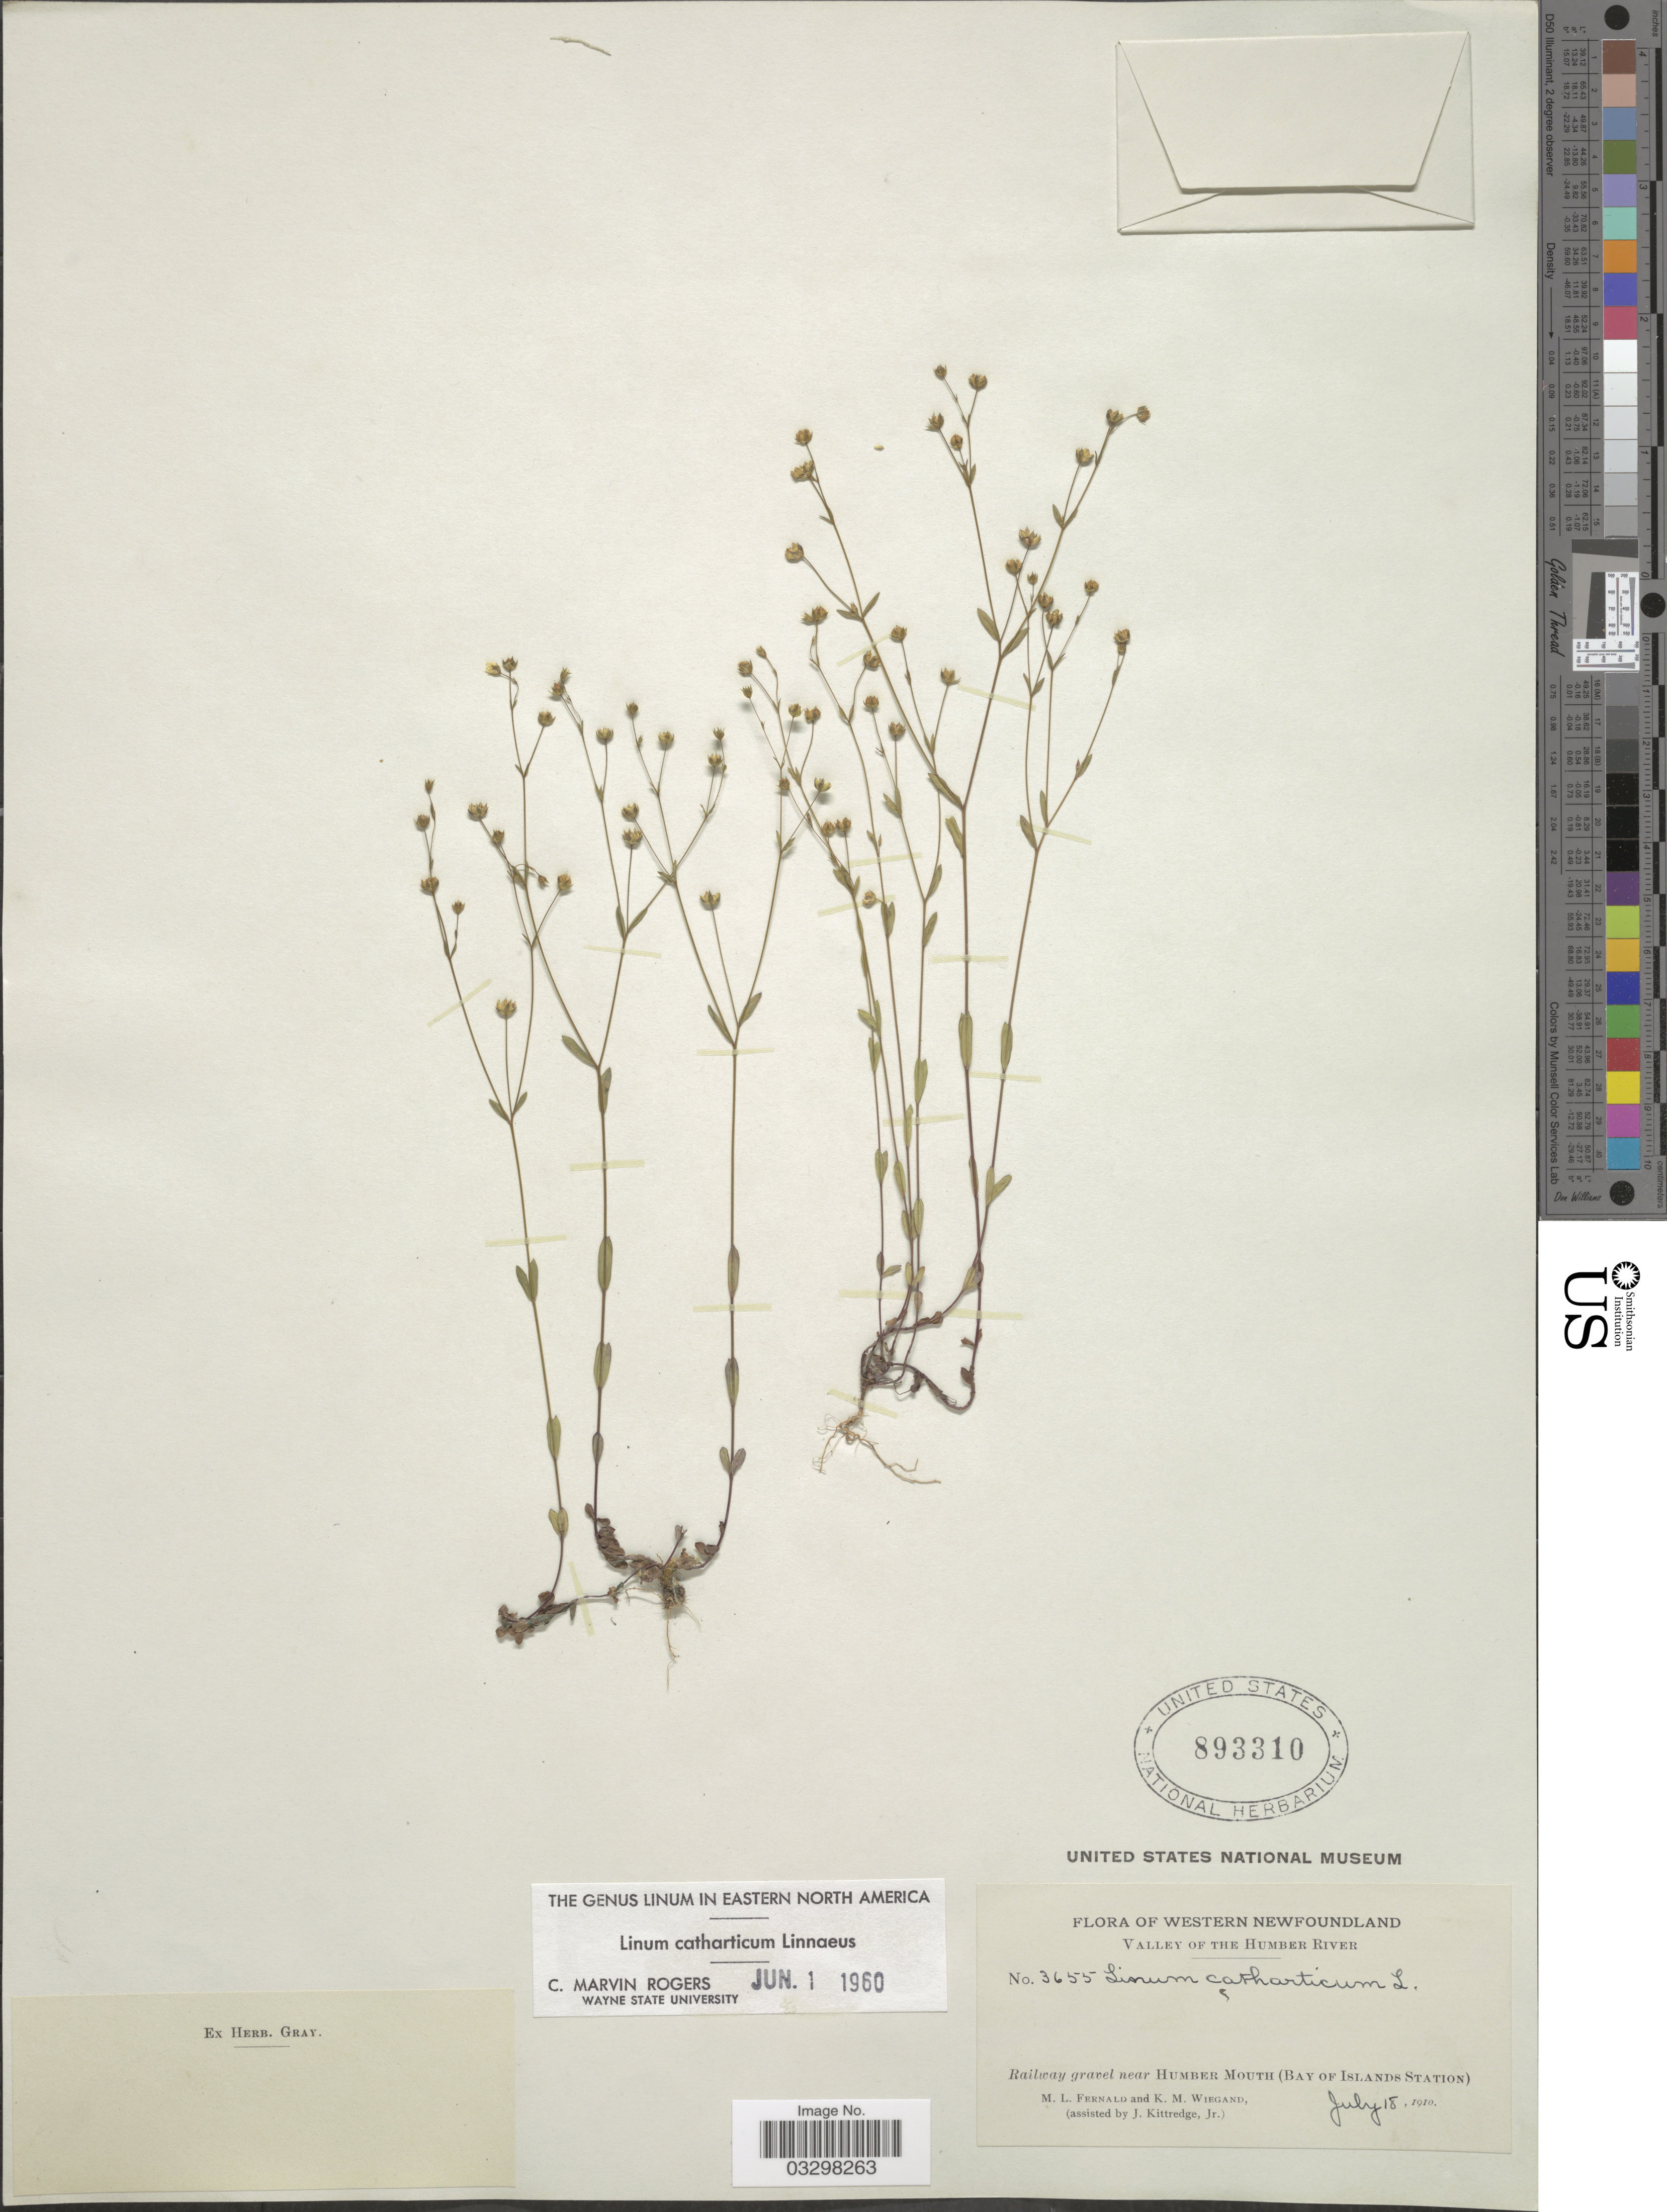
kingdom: Plantae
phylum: Tracheophyta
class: Magnoliopsida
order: Malpighiales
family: Linaceae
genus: Linum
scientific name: Linum catharticum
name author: L.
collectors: M. L. Fernald, K. M. Wiegand & J. Kittredge Jr.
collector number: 3655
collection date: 1910-07-18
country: Canada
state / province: Newfoundland and Labrador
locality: Western Newfoundland. Valley of the Humber River. Railway gravel near Humber Mouth (Bay of Islands Station).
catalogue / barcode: US 893310